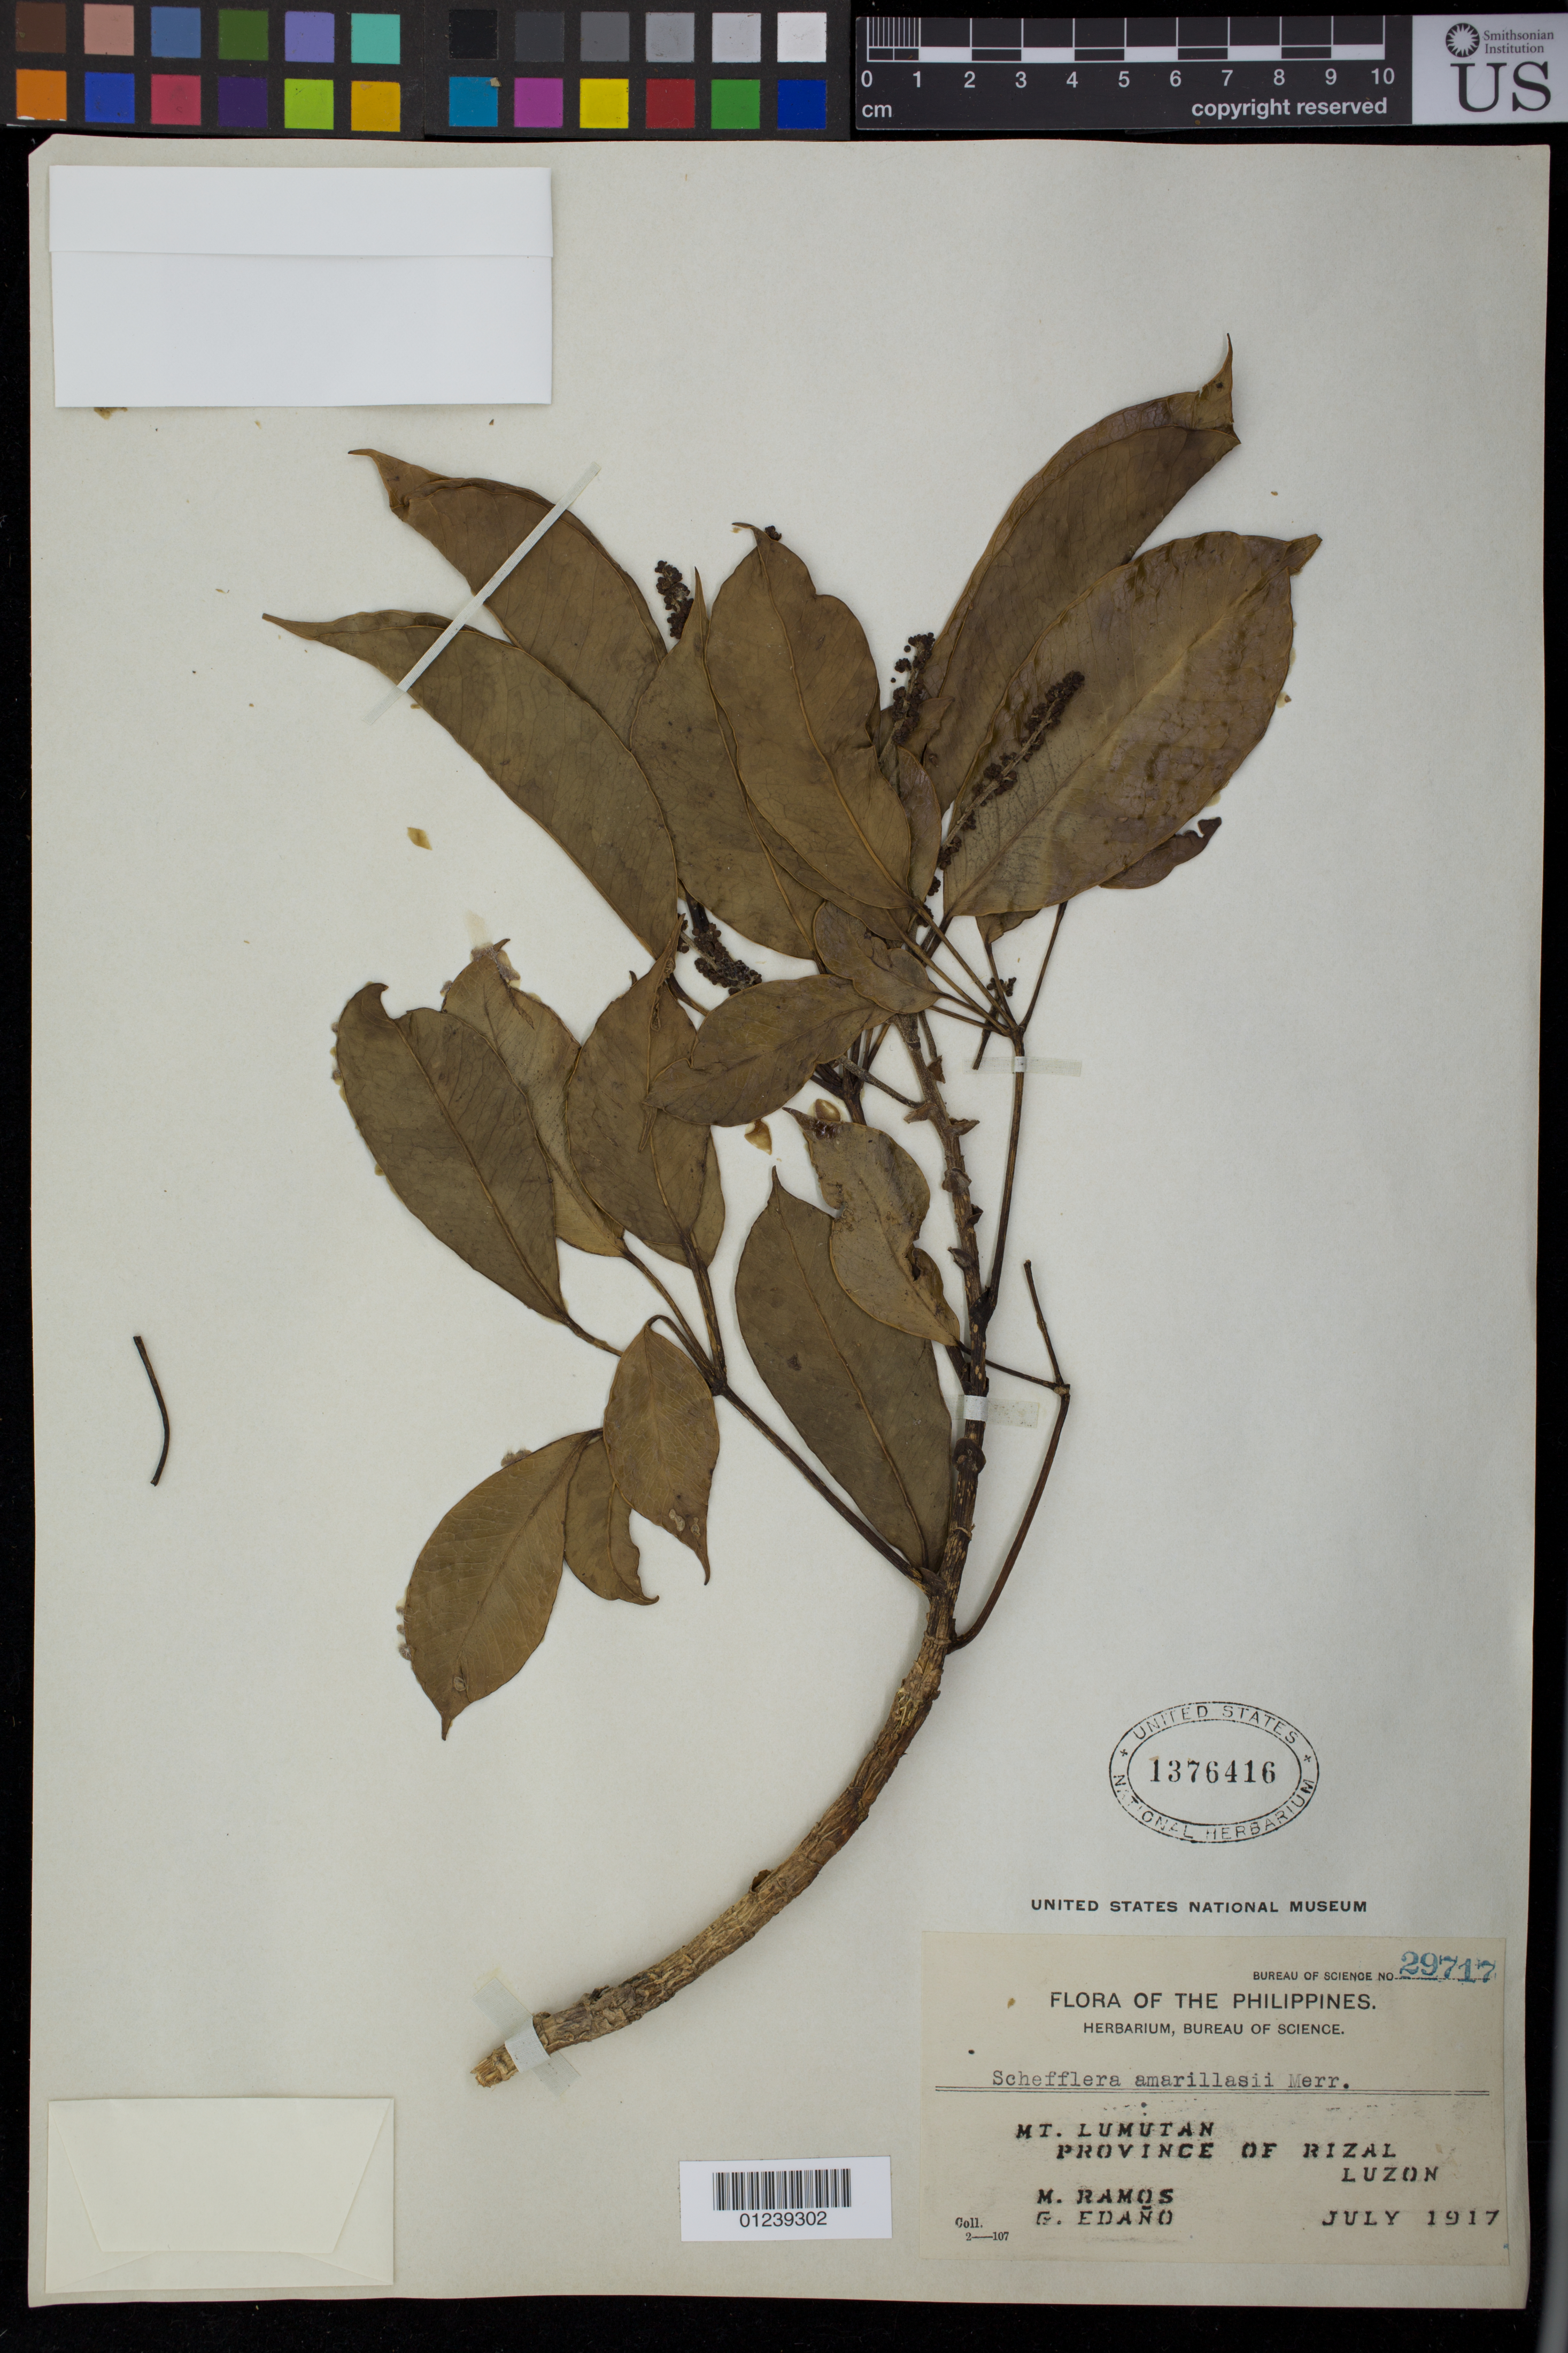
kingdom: Plantae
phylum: Tracheophyta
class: Magnoliopsida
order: Apiales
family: Araliaceae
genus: Schefflera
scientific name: Schefflera amarillasii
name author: Merr.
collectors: M. Ramos & M. Ramos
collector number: Bur. Sci. 29717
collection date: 1917-07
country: Philippines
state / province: Calabarzon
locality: Mt. Lumutan, Province of Rizal, Luzon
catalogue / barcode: US 1376416